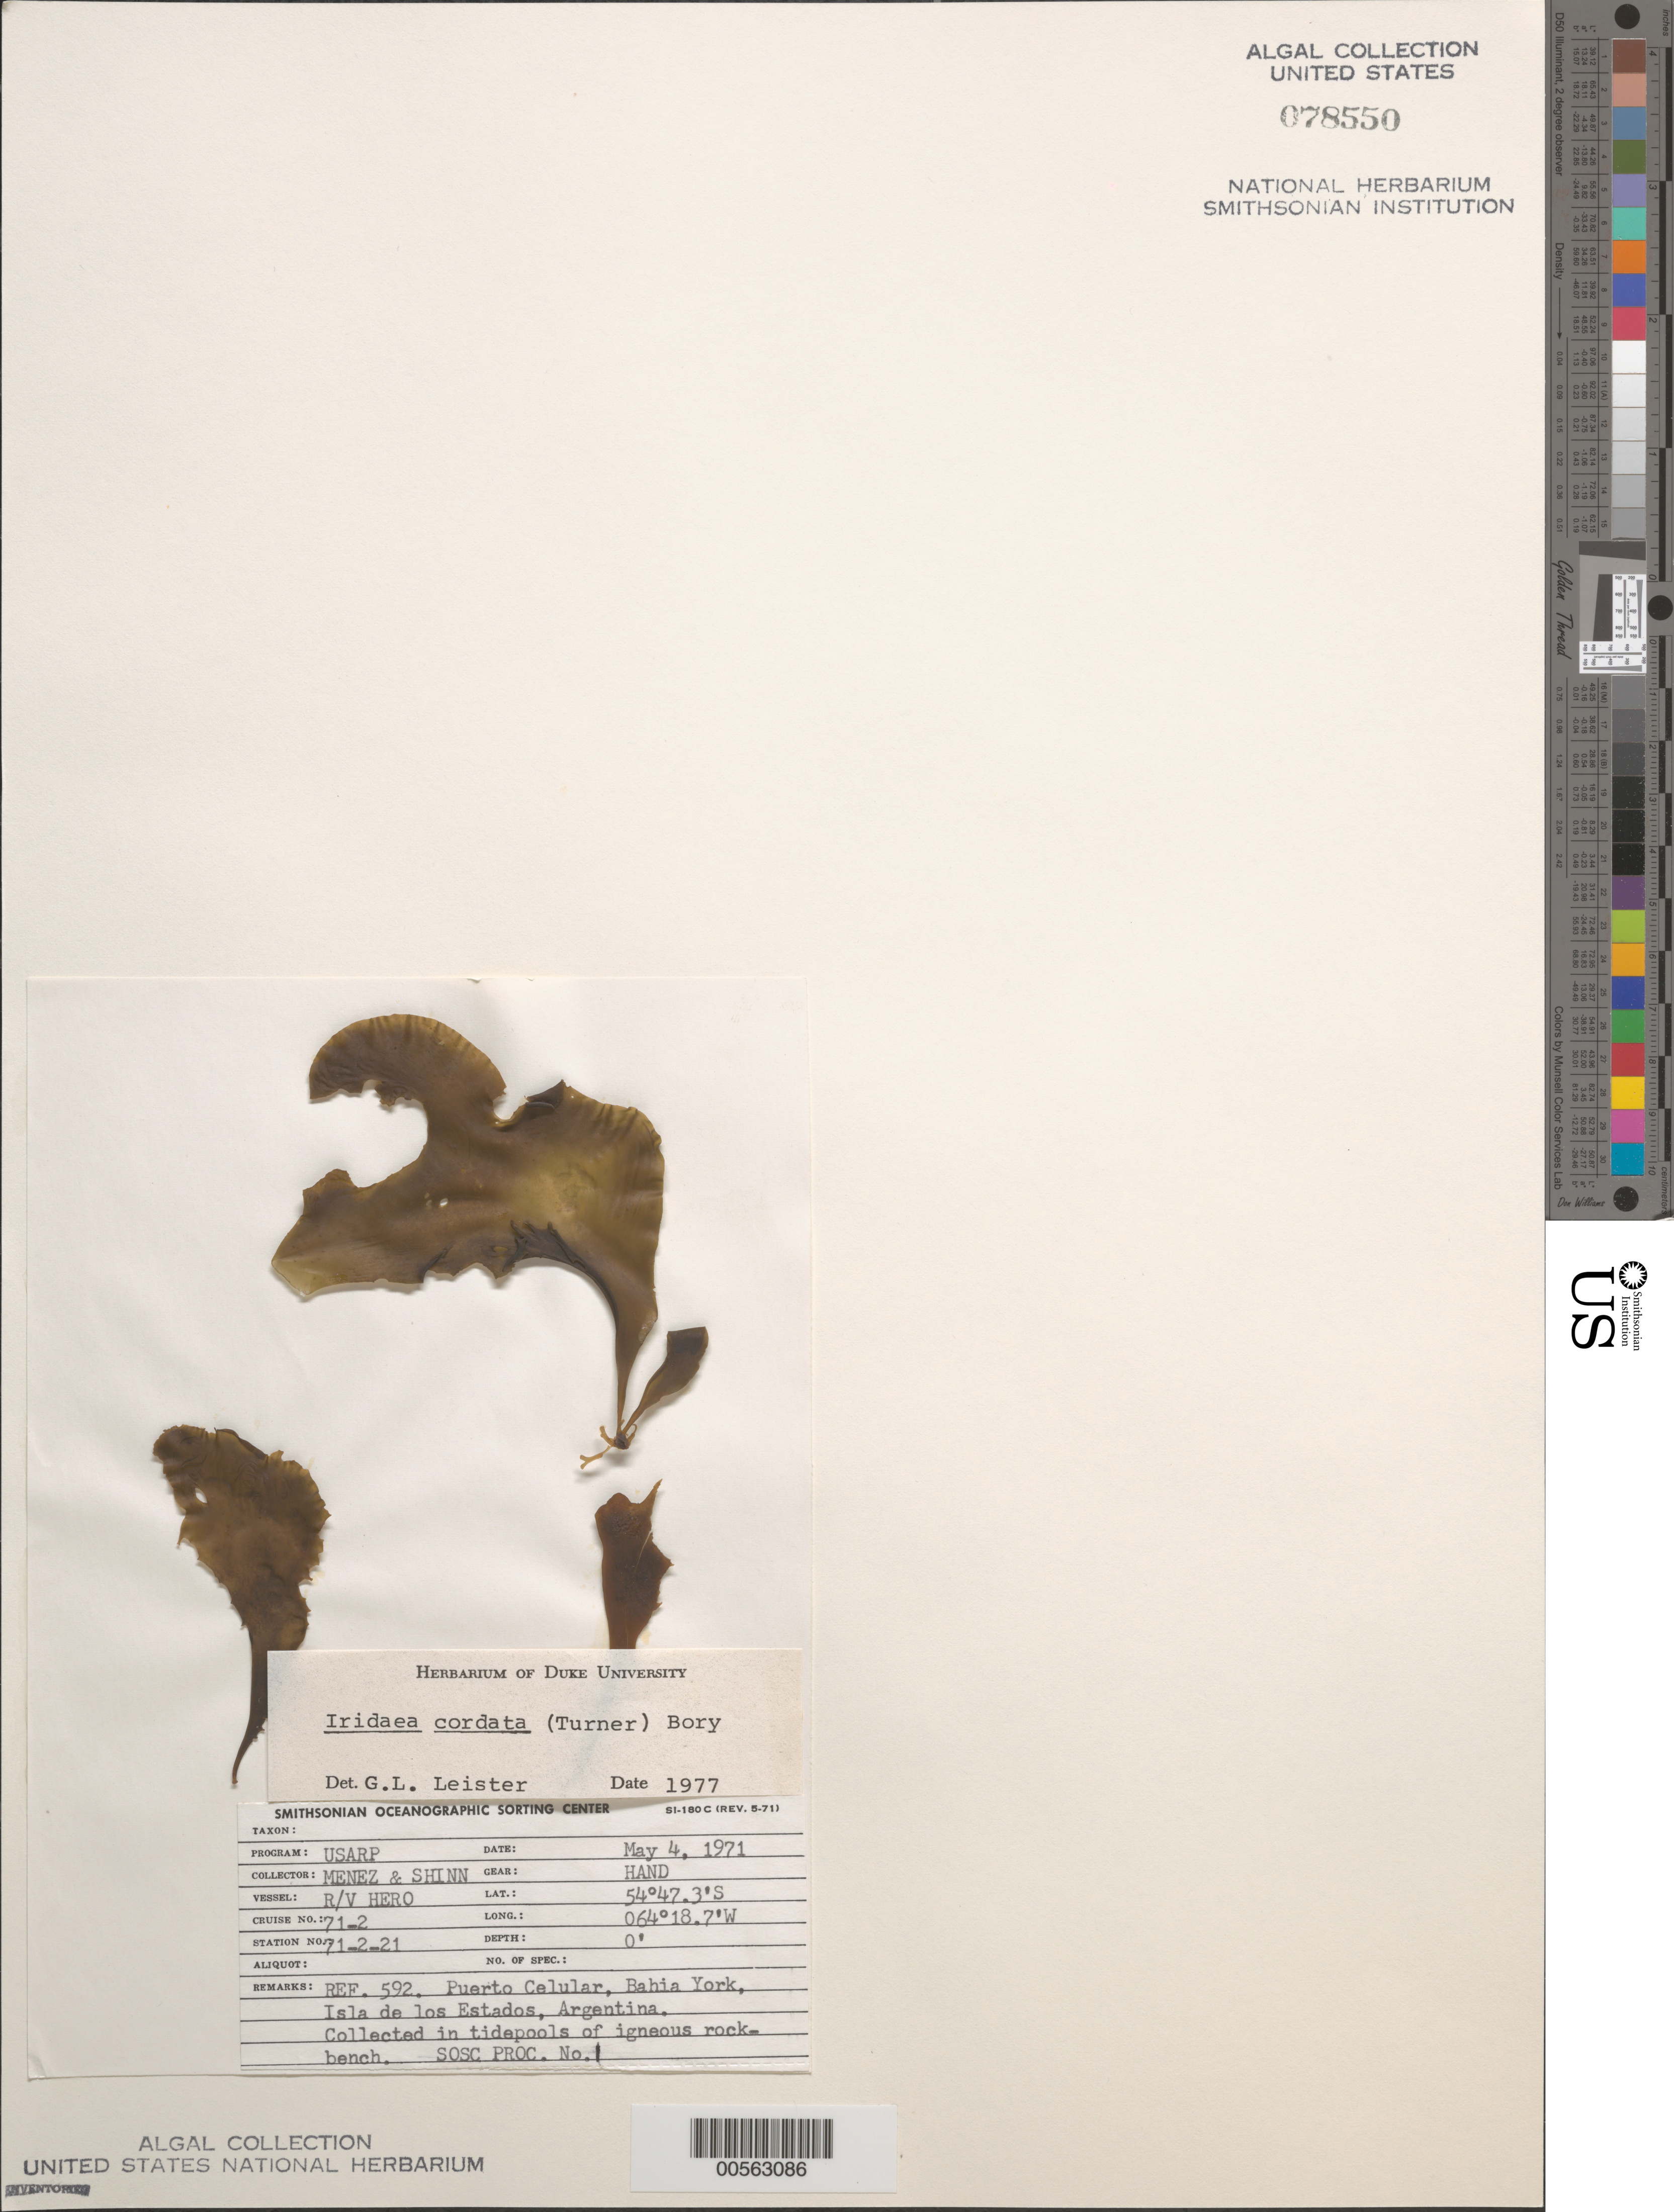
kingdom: Plantae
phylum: Rhodophyta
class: Florideophyceae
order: Gigartinales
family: Gigartinaceae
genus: Iridaea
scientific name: Iridaea cordata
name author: (Turner) Bory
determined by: Leister, G. L.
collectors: Meñez & -. Shinn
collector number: Station 71-2-21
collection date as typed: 04 May 1971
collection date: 1971-05-04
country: Argentina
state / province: Tierra del Fuego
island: Isla de los Estados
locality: Bahia York, Puerto Celular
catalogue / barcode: US 78550